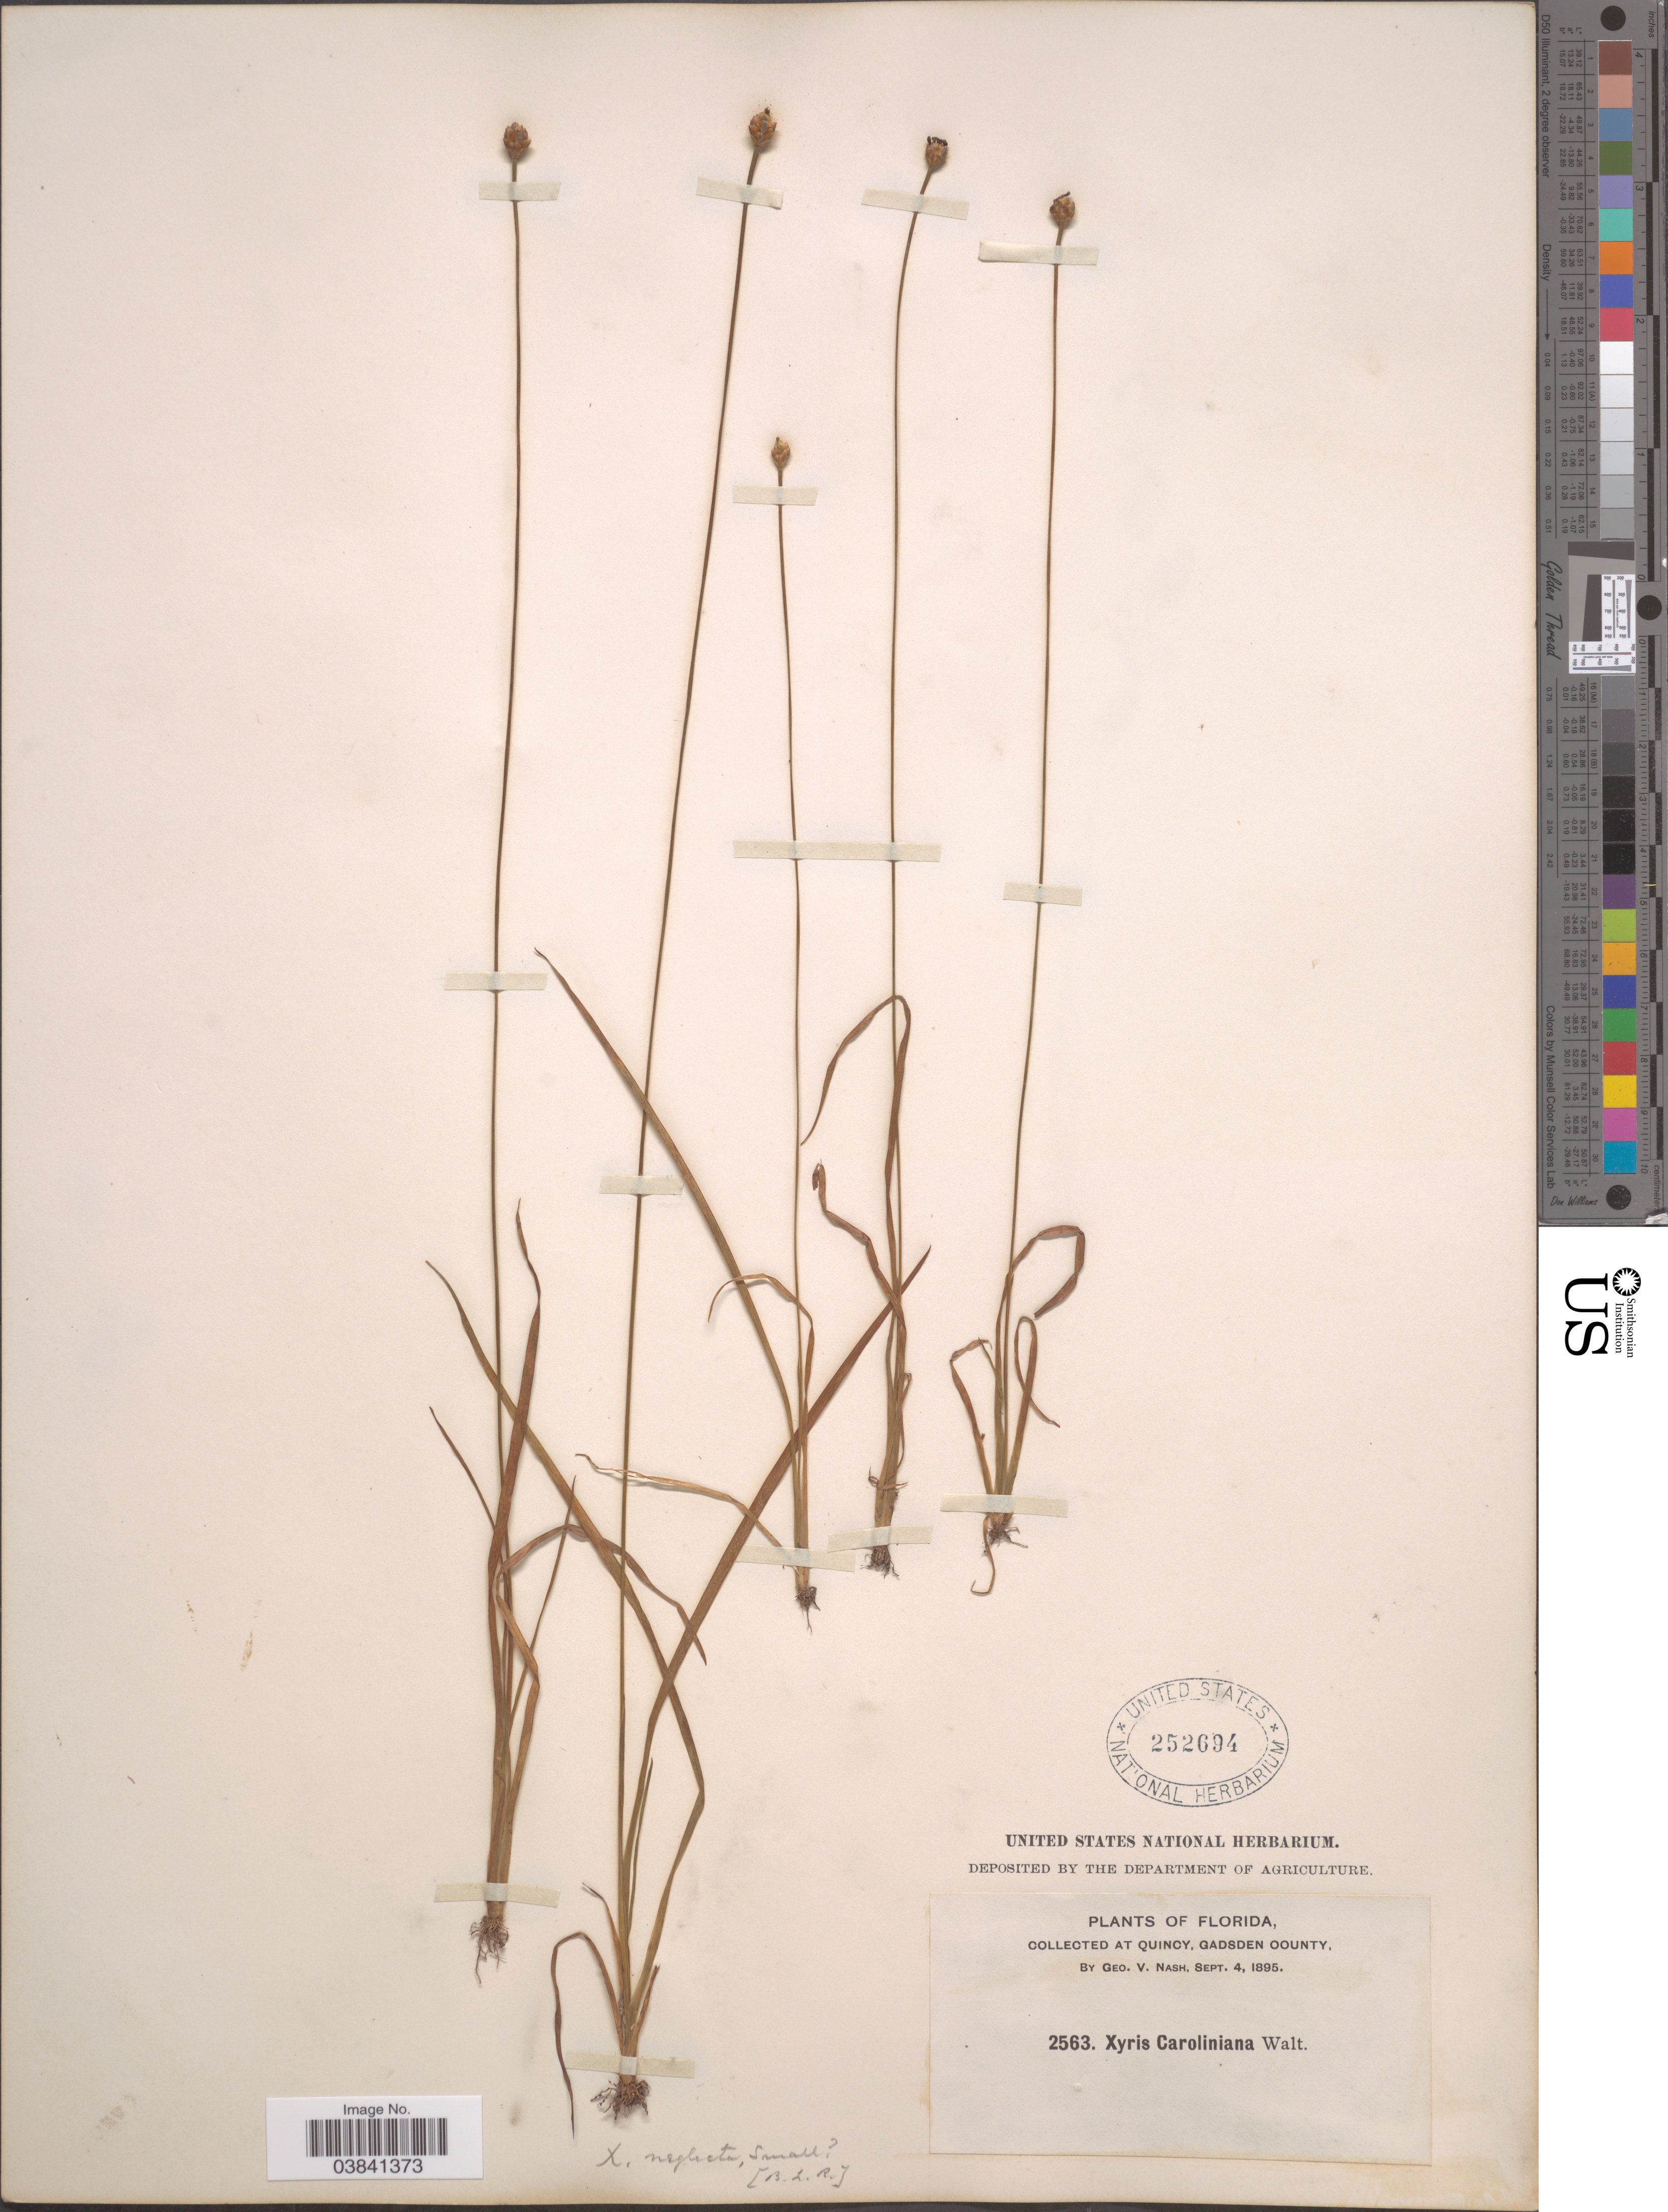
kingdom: Plantae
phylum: Tracheophyta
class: Liliopsida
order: Poales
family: Xyridaceae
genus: Xyris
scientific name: Xyris difformis var. curtissii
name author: (Malme) Kral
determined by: Kral, Robert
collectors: G. V. Nash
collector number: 2563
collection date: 1895-09-04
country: United States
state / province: Florida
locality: Quincy, Gadsden County.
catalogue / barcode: US 252694